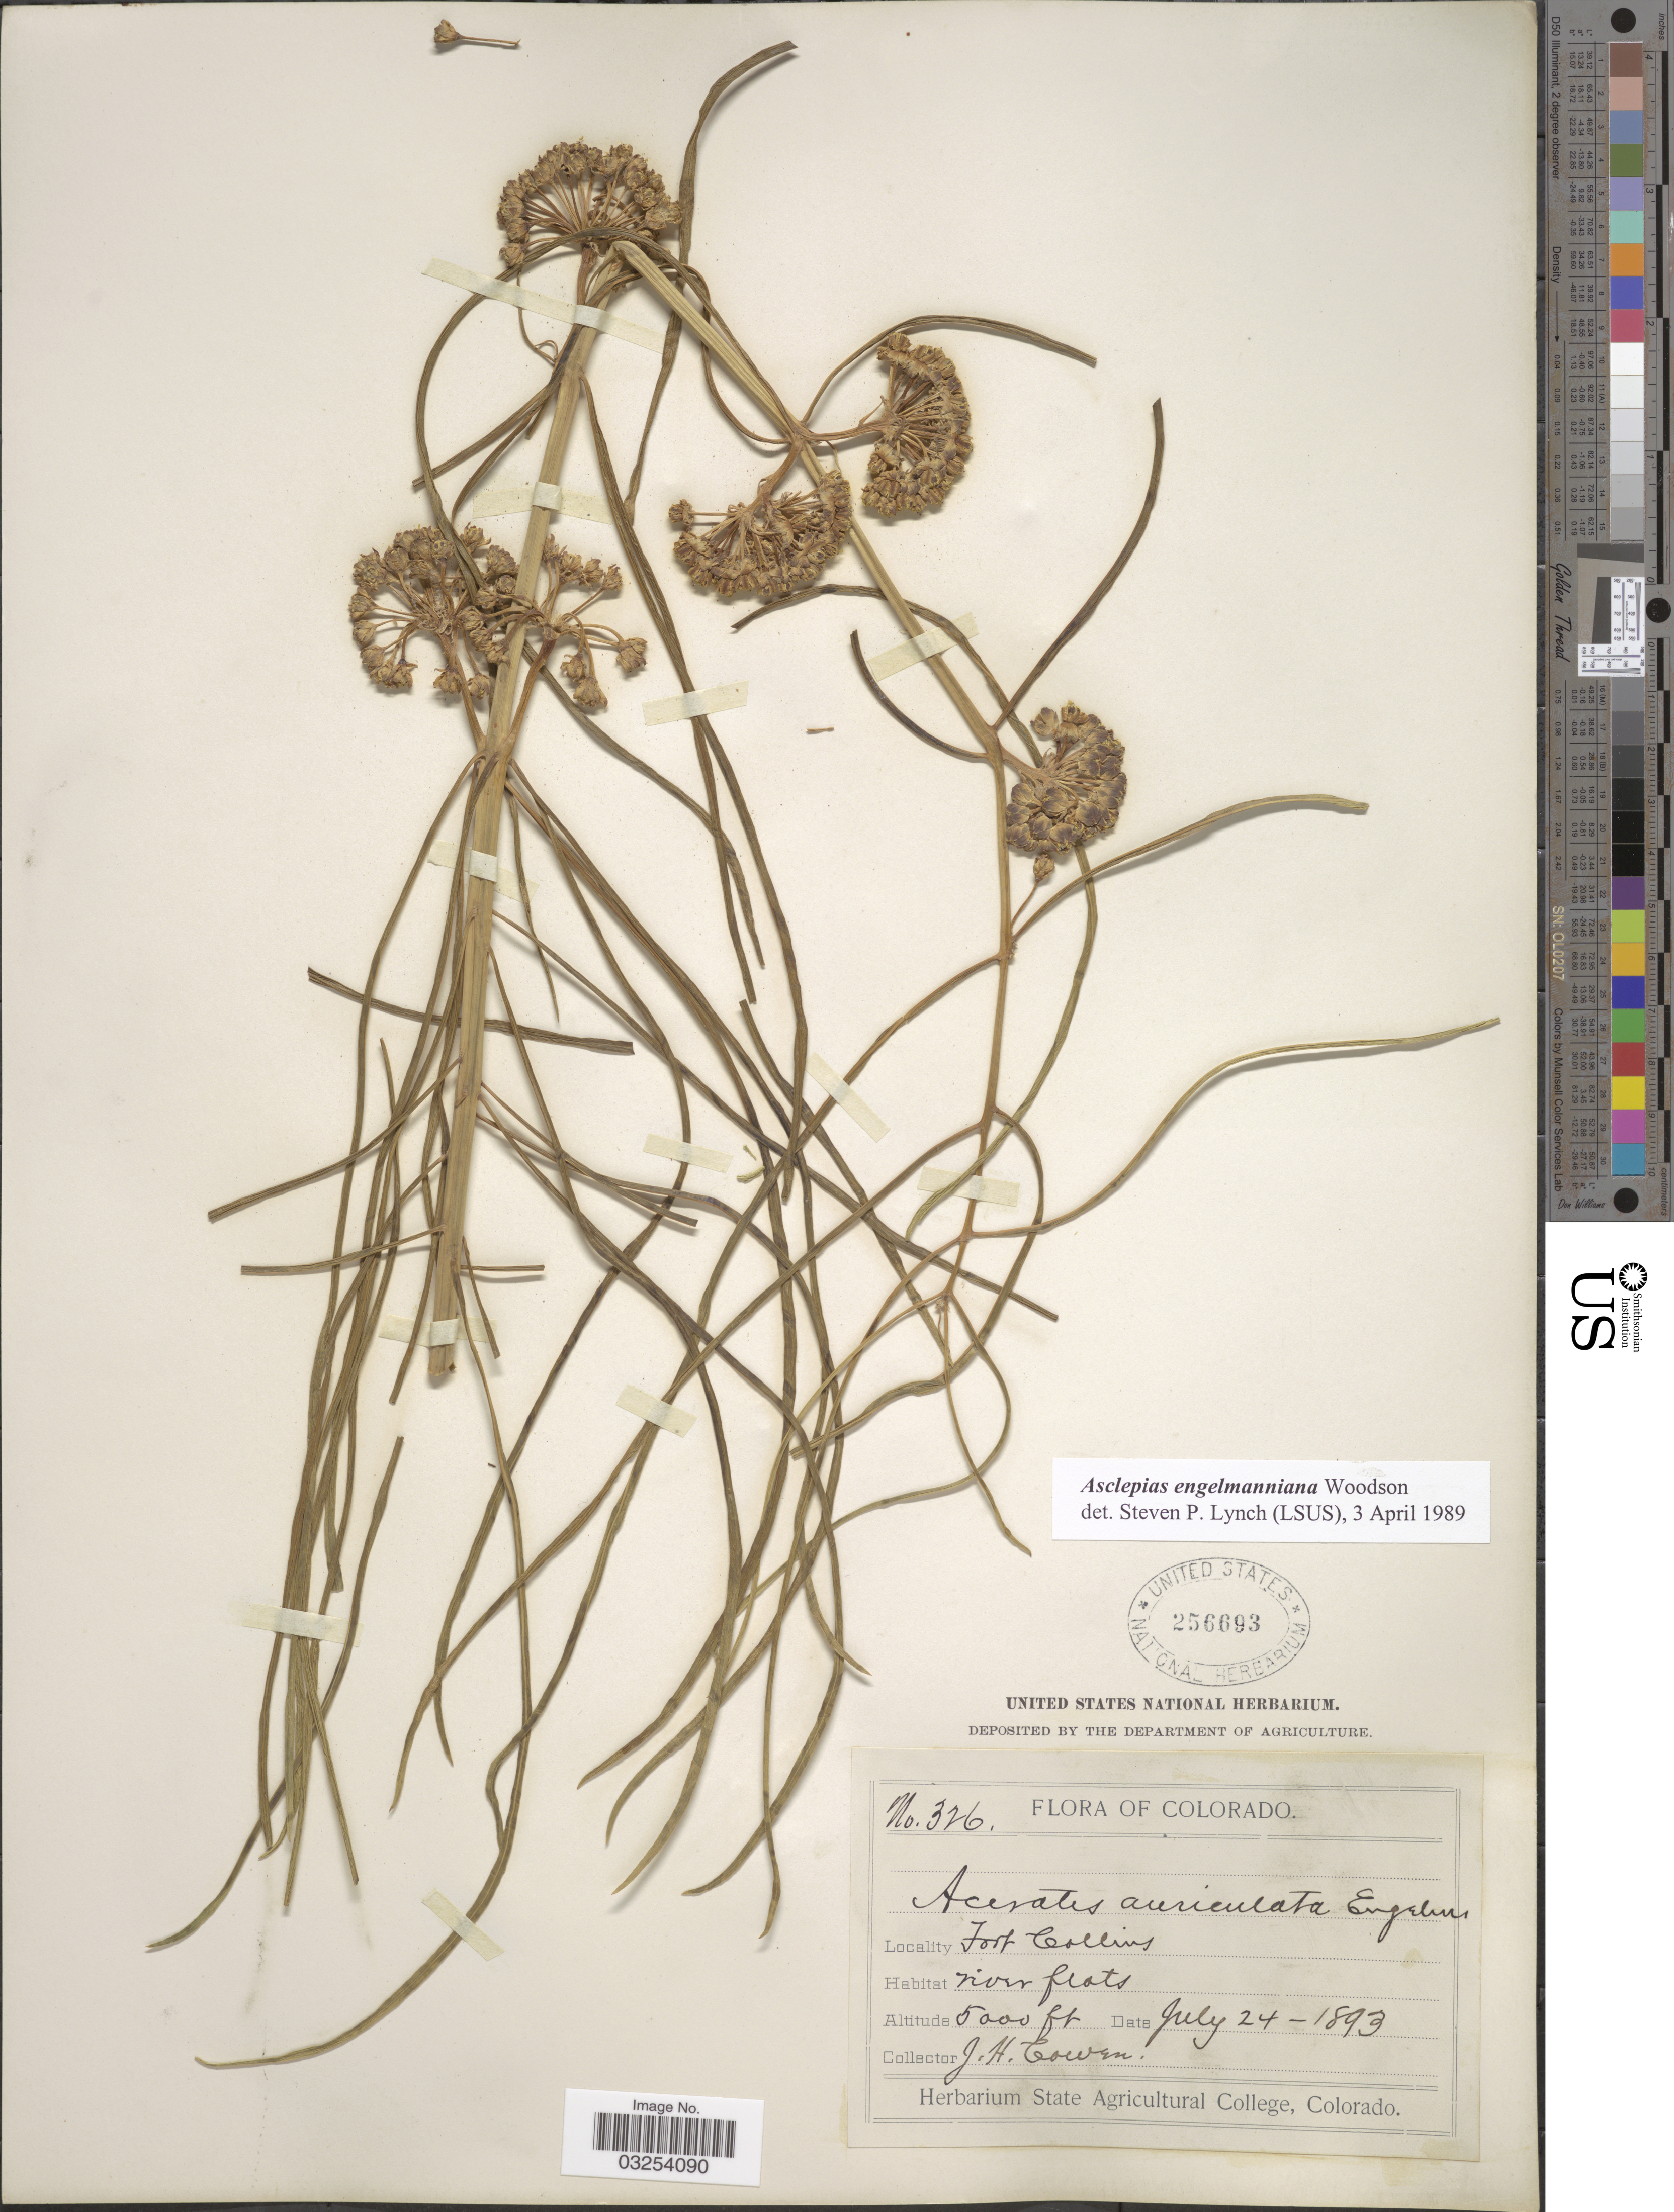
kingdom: Plantae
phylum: Tracheophyta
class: Magnoliopsida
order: Gentianales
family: Apocynaceae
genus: Asclepias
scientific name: Asclepias engelmanniana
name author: Woodson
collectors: J. H. Cowen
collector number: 326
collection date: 1893-07-24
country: United States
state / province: Colorado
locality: Fort Collins.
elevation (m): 1524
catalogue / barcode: US 256693